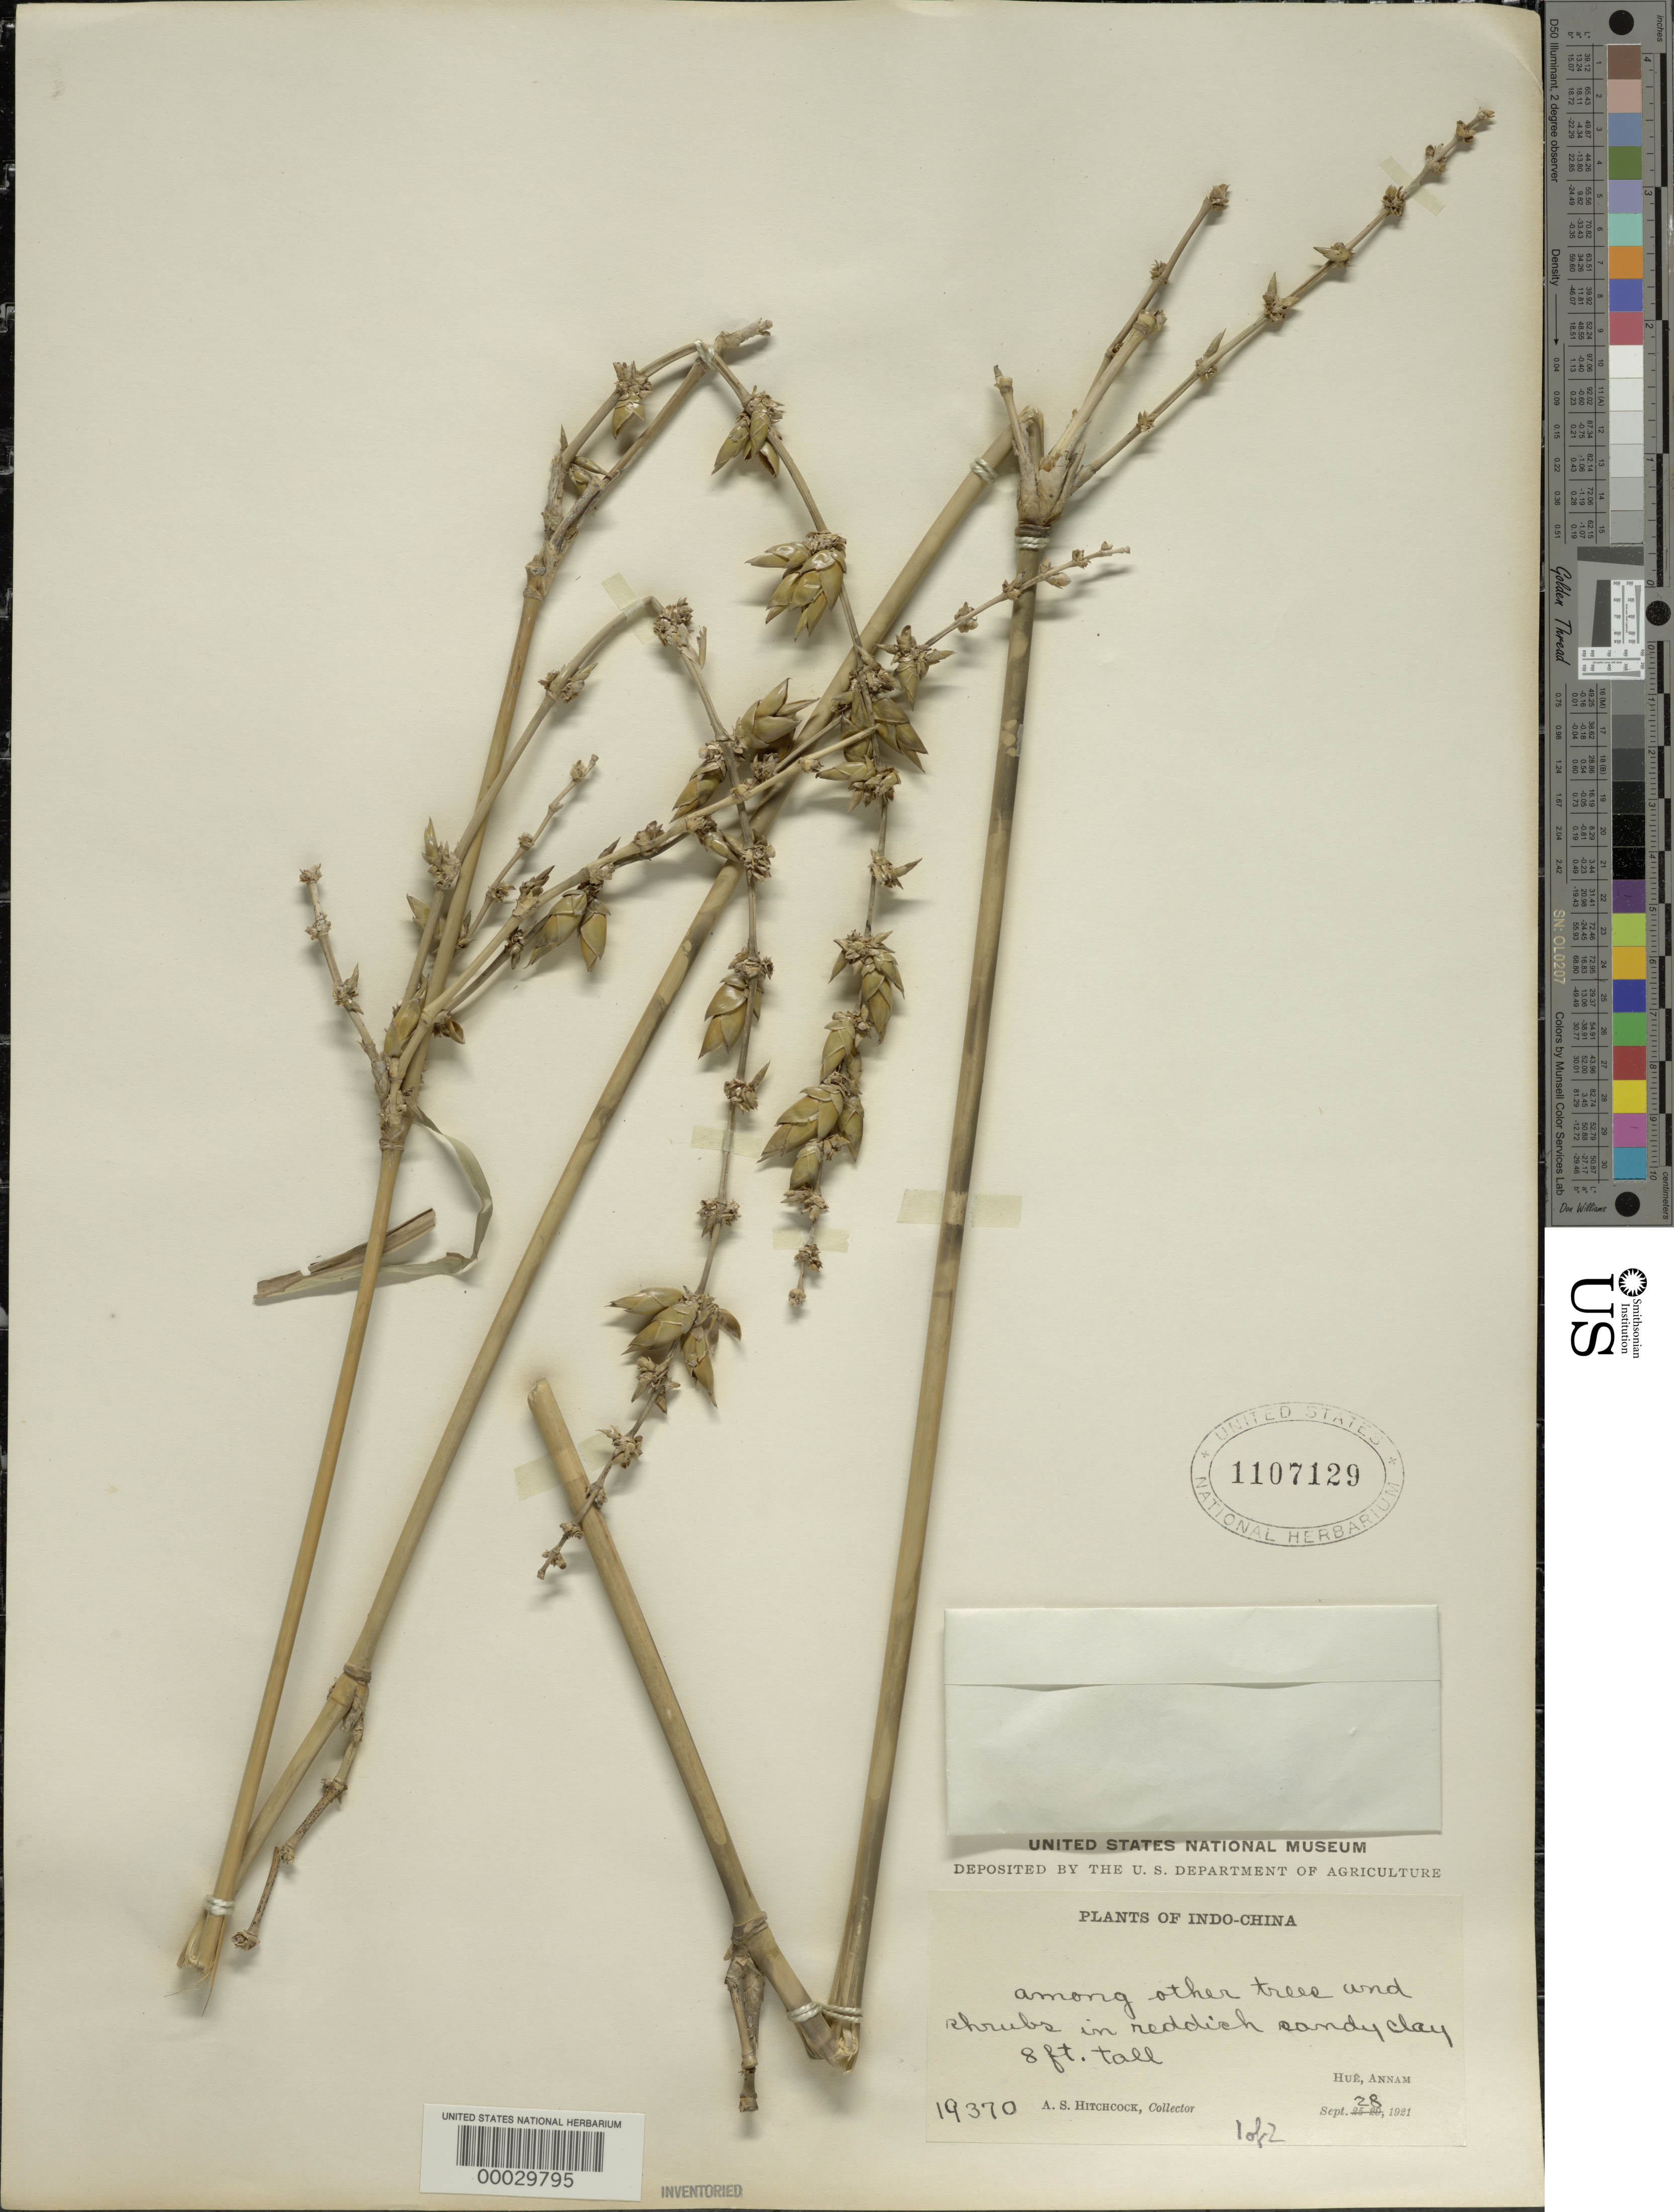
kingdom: Plantae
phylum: Tracheophyta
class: Liliopsida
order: Poales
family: Poaceae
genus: Lingnania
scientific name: Lingnania sp.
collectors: A. S. Hitchcock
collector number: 19370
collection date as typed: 28 Sep 1921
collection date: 1921-09-28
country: Vietnam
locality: Hue, annam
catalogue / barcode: US 1107129